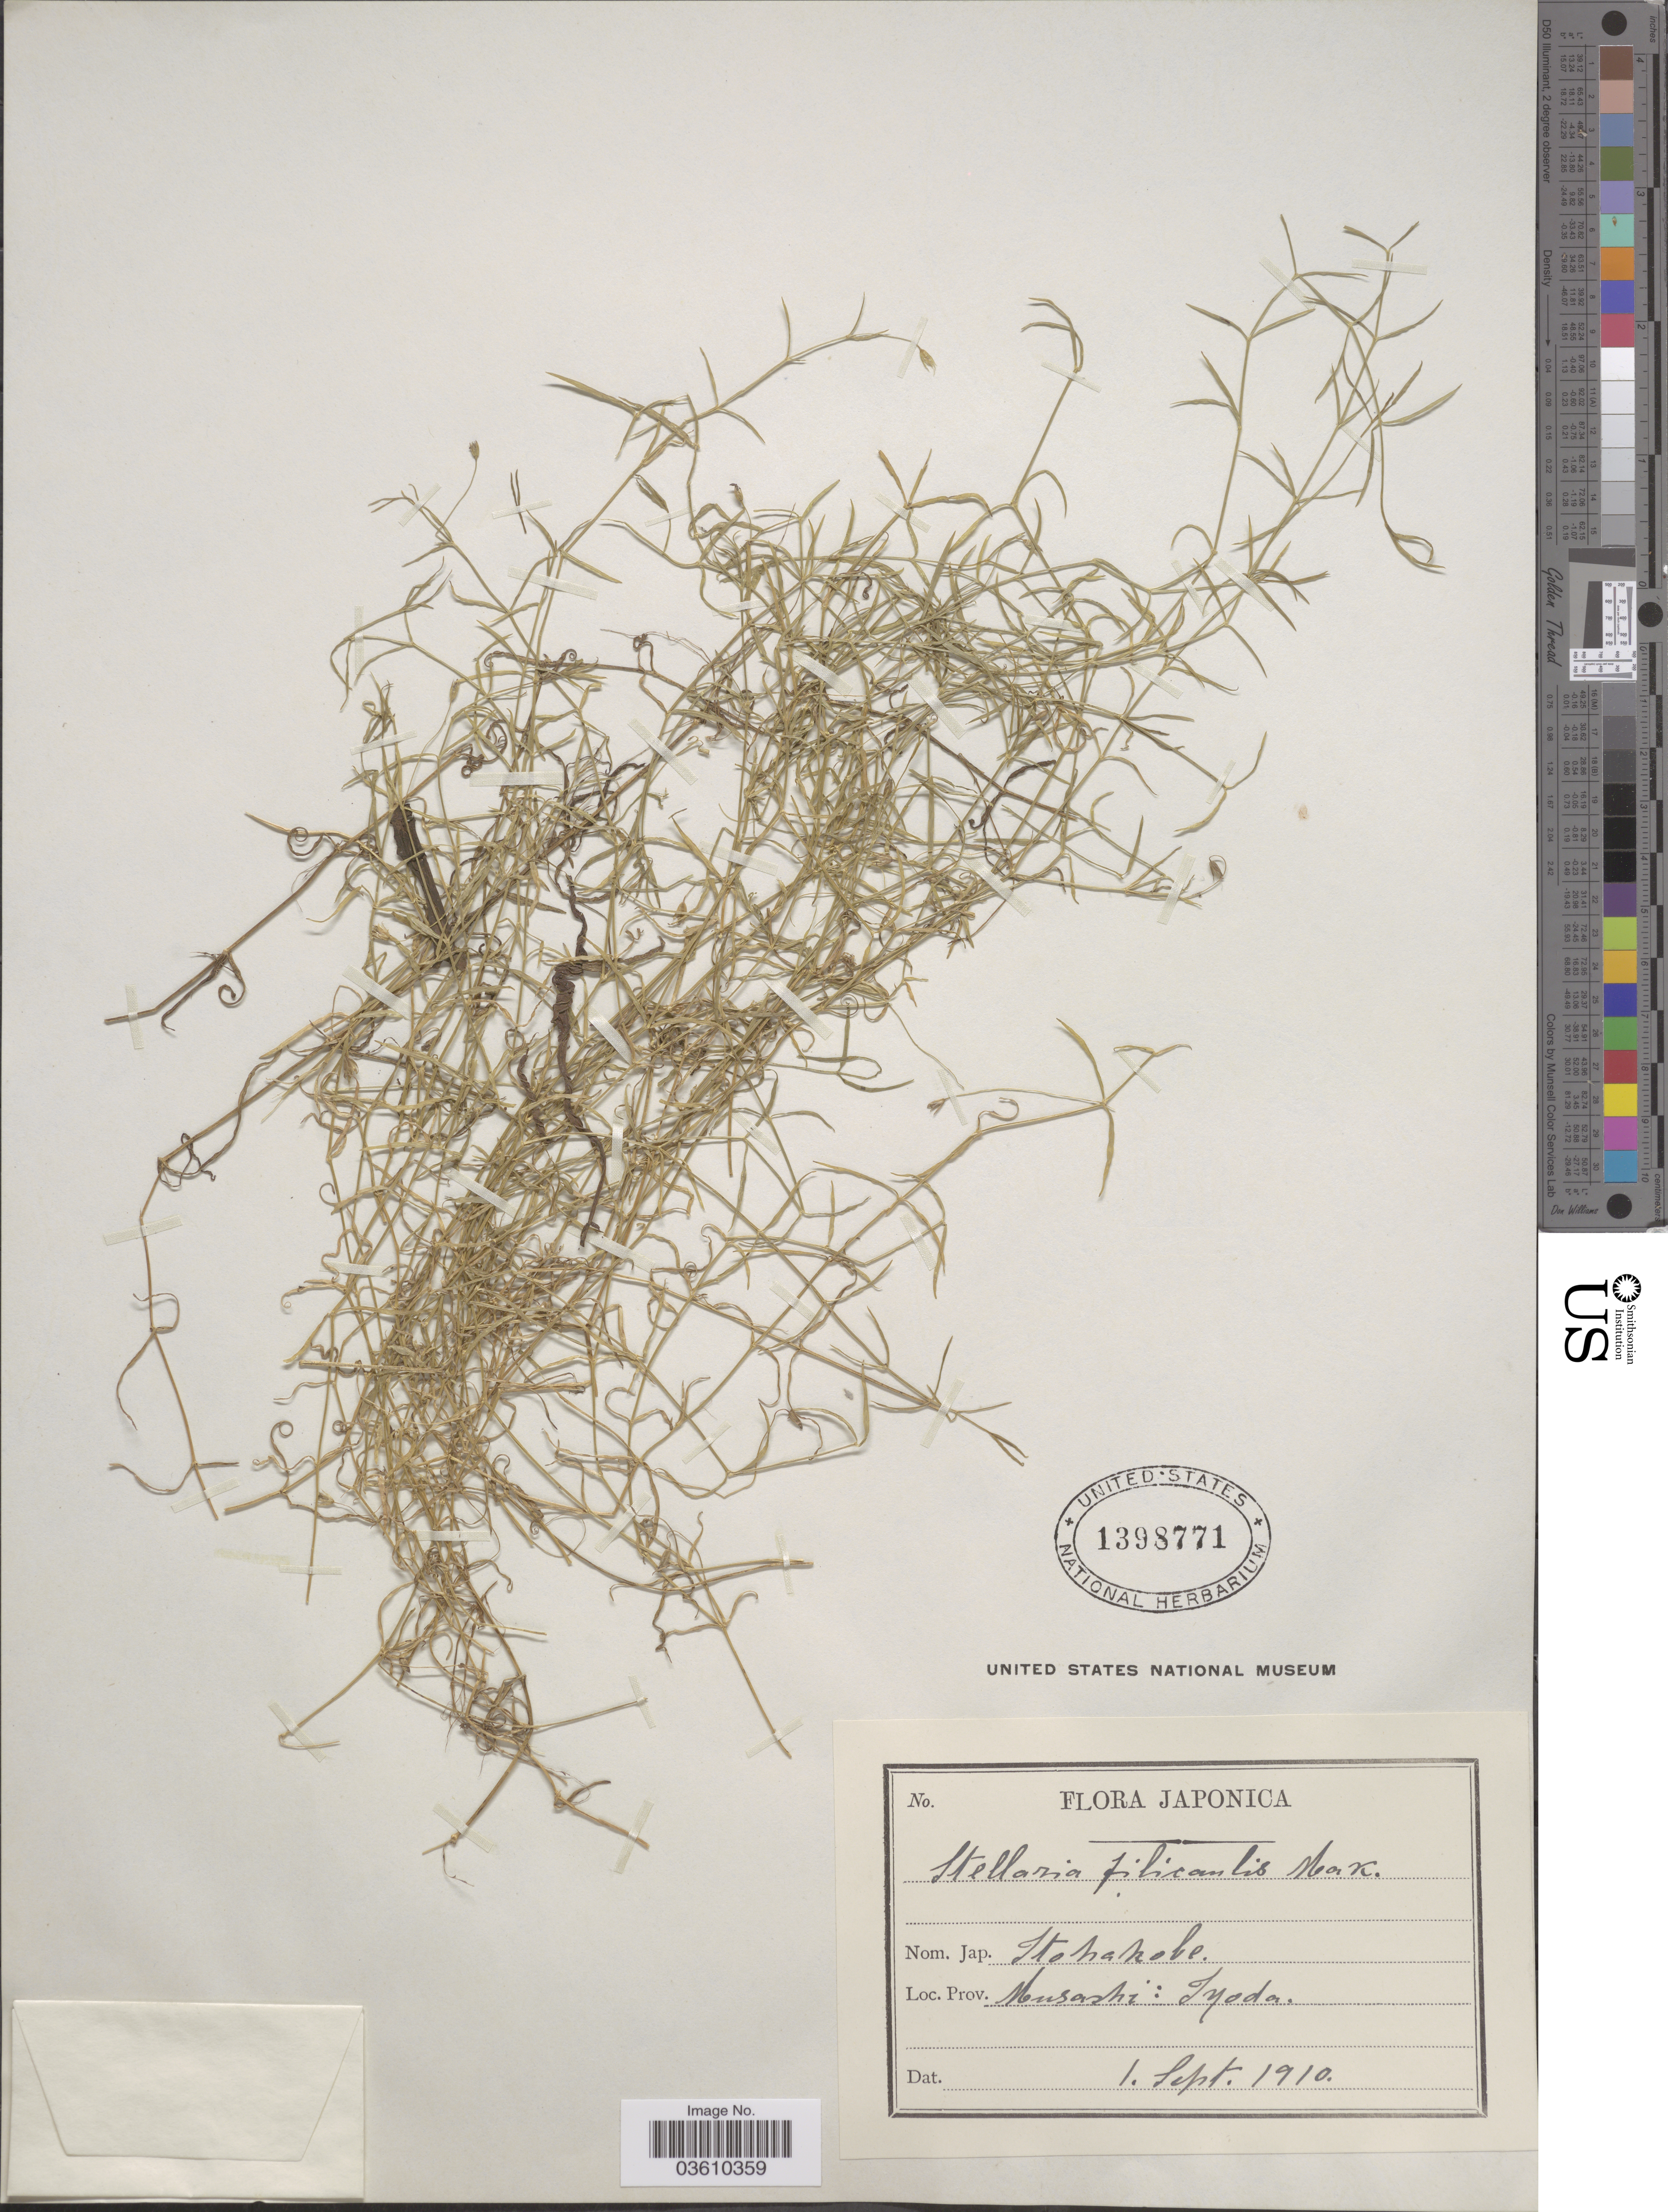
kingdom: Plantae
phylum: Tracheophyta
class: Magnoliopsida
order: Caryophyllales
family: Caryophyllaceae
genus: Stellaria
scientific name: Stellaria filicaulis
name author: Makino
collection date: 1910-09-01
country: Japan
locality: Musashi: Iyoda.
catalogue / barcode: US 1398771